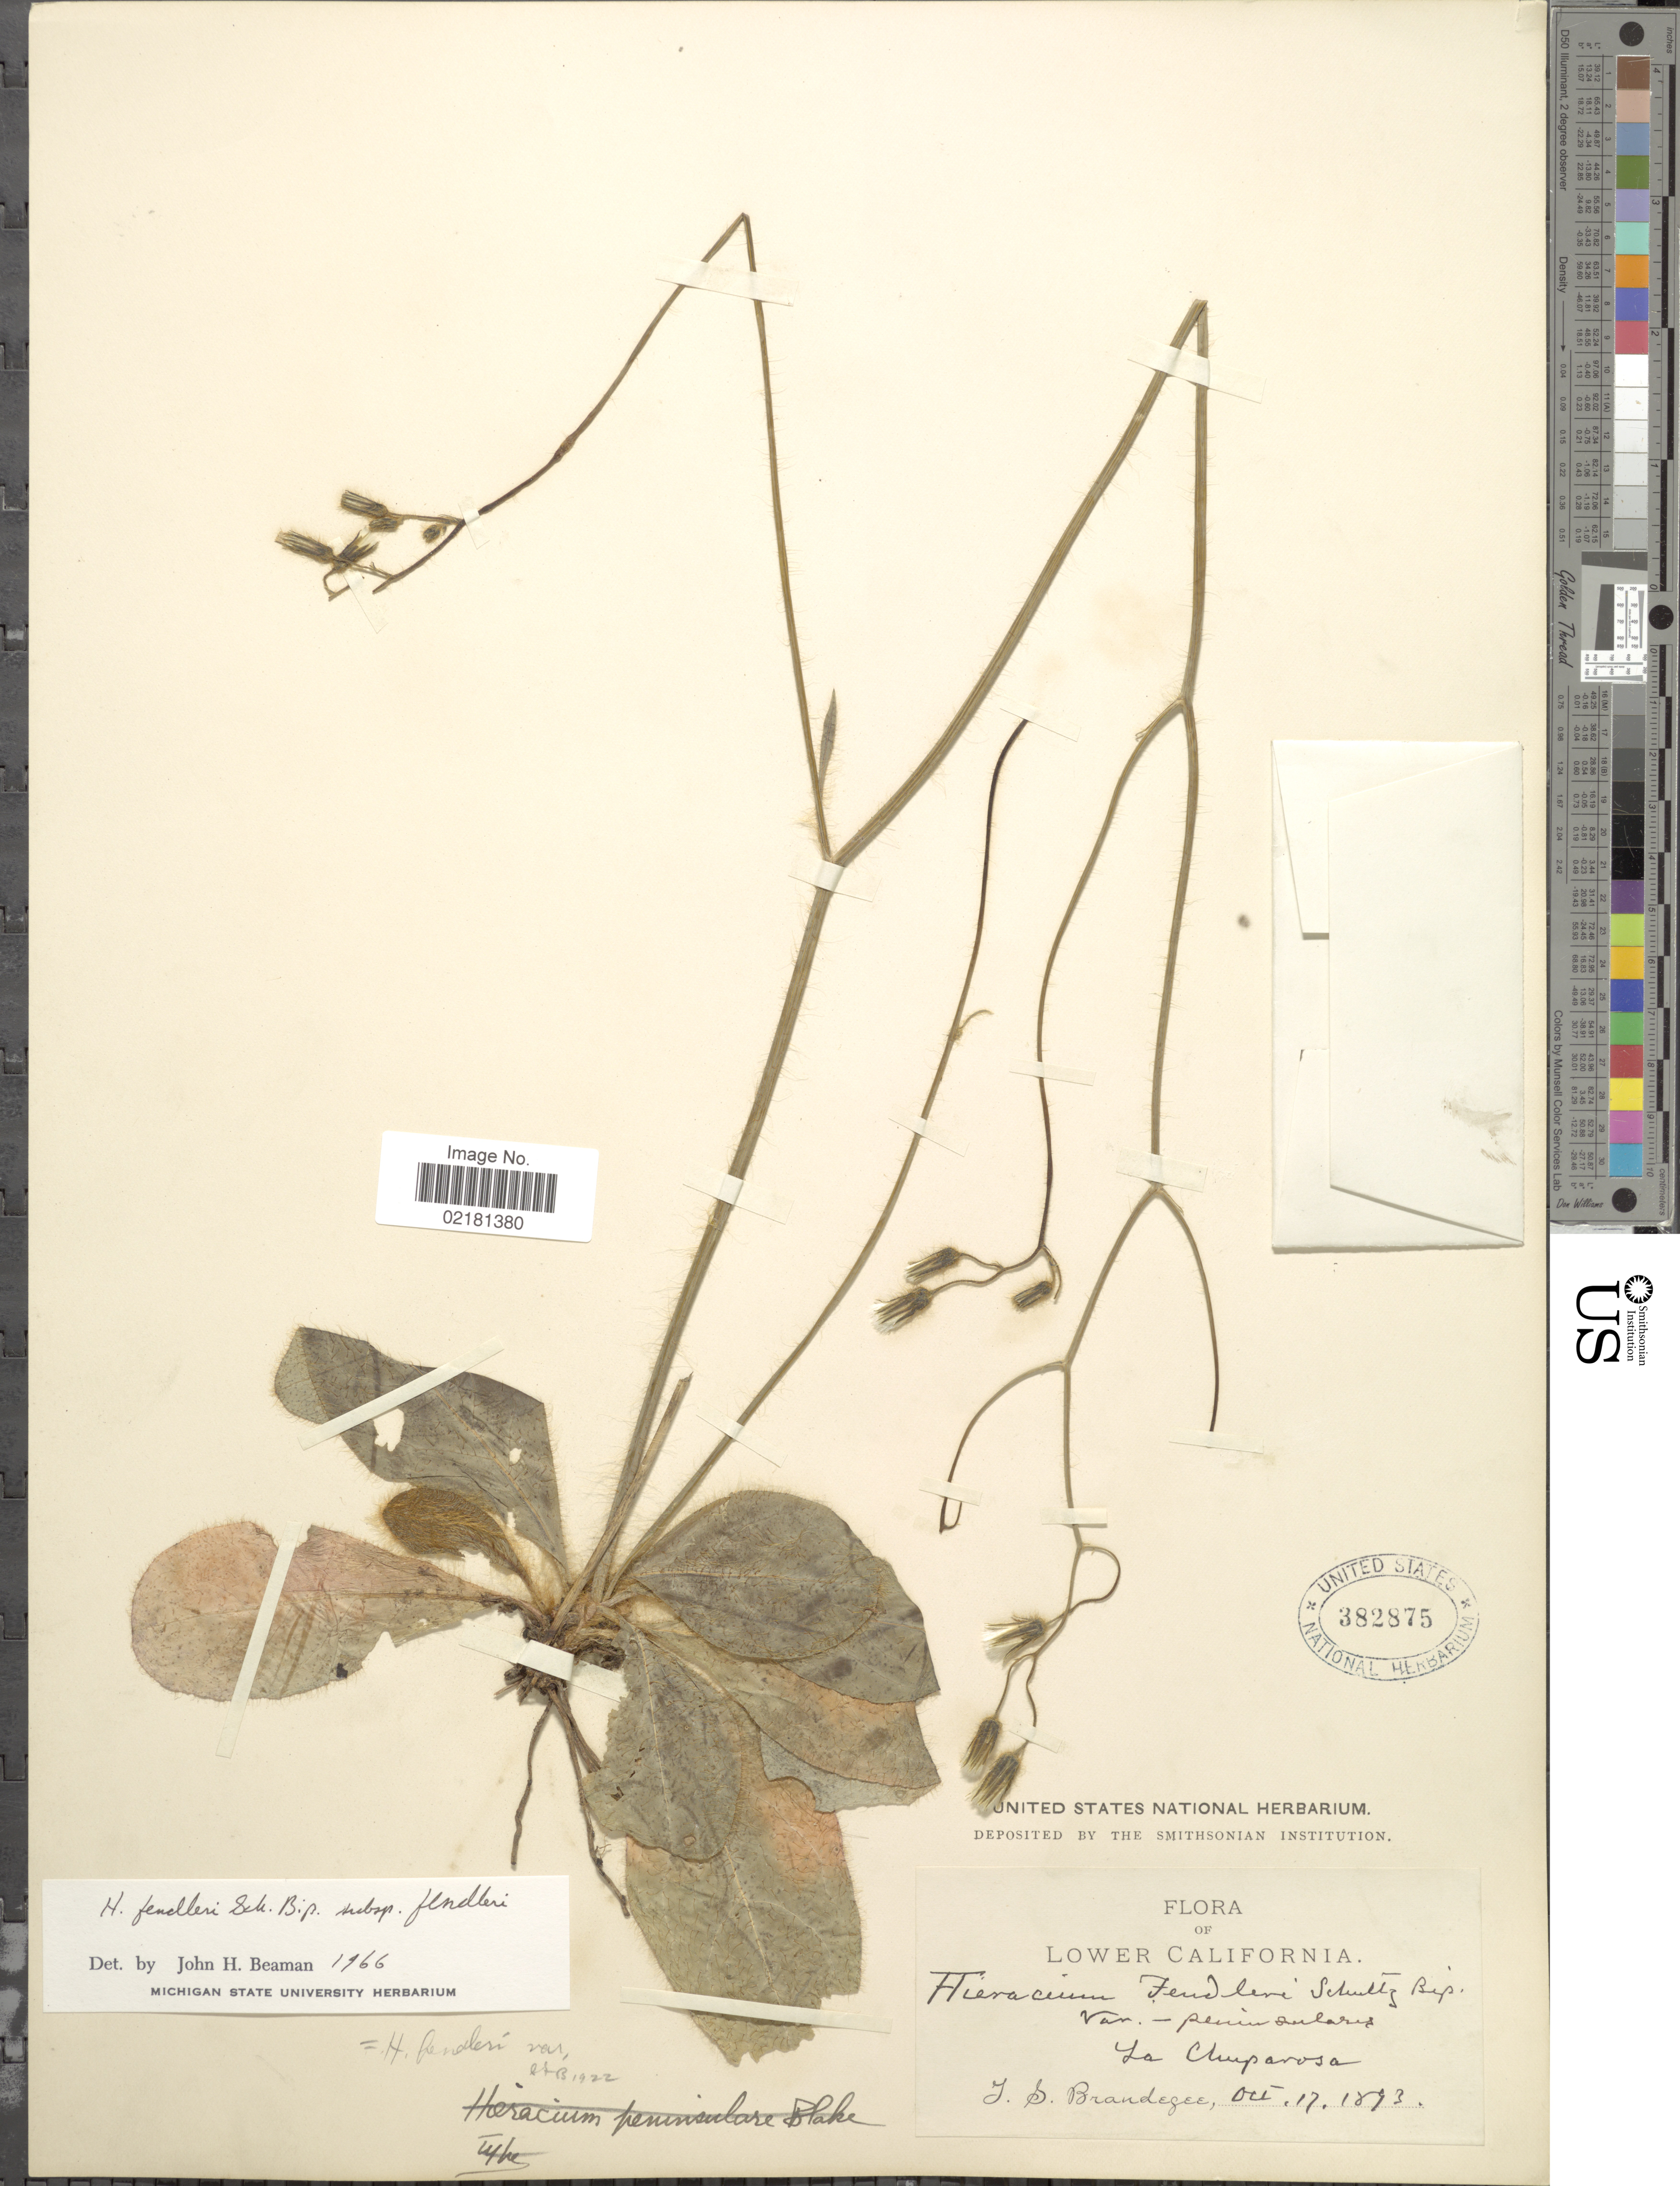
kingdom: Plantae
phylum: Tracheophyta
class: Magnoliopsida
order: Asterales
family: Asteraceae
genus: Hieracium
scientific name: Hieracium fendleri subsp. fendleri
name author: Sch. Bip.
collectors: J. S. Brandegee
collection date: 1893-10-17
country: Mexico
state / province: Baja California Norte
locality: Lower California, La Chuparosa.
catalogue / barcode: US 382875